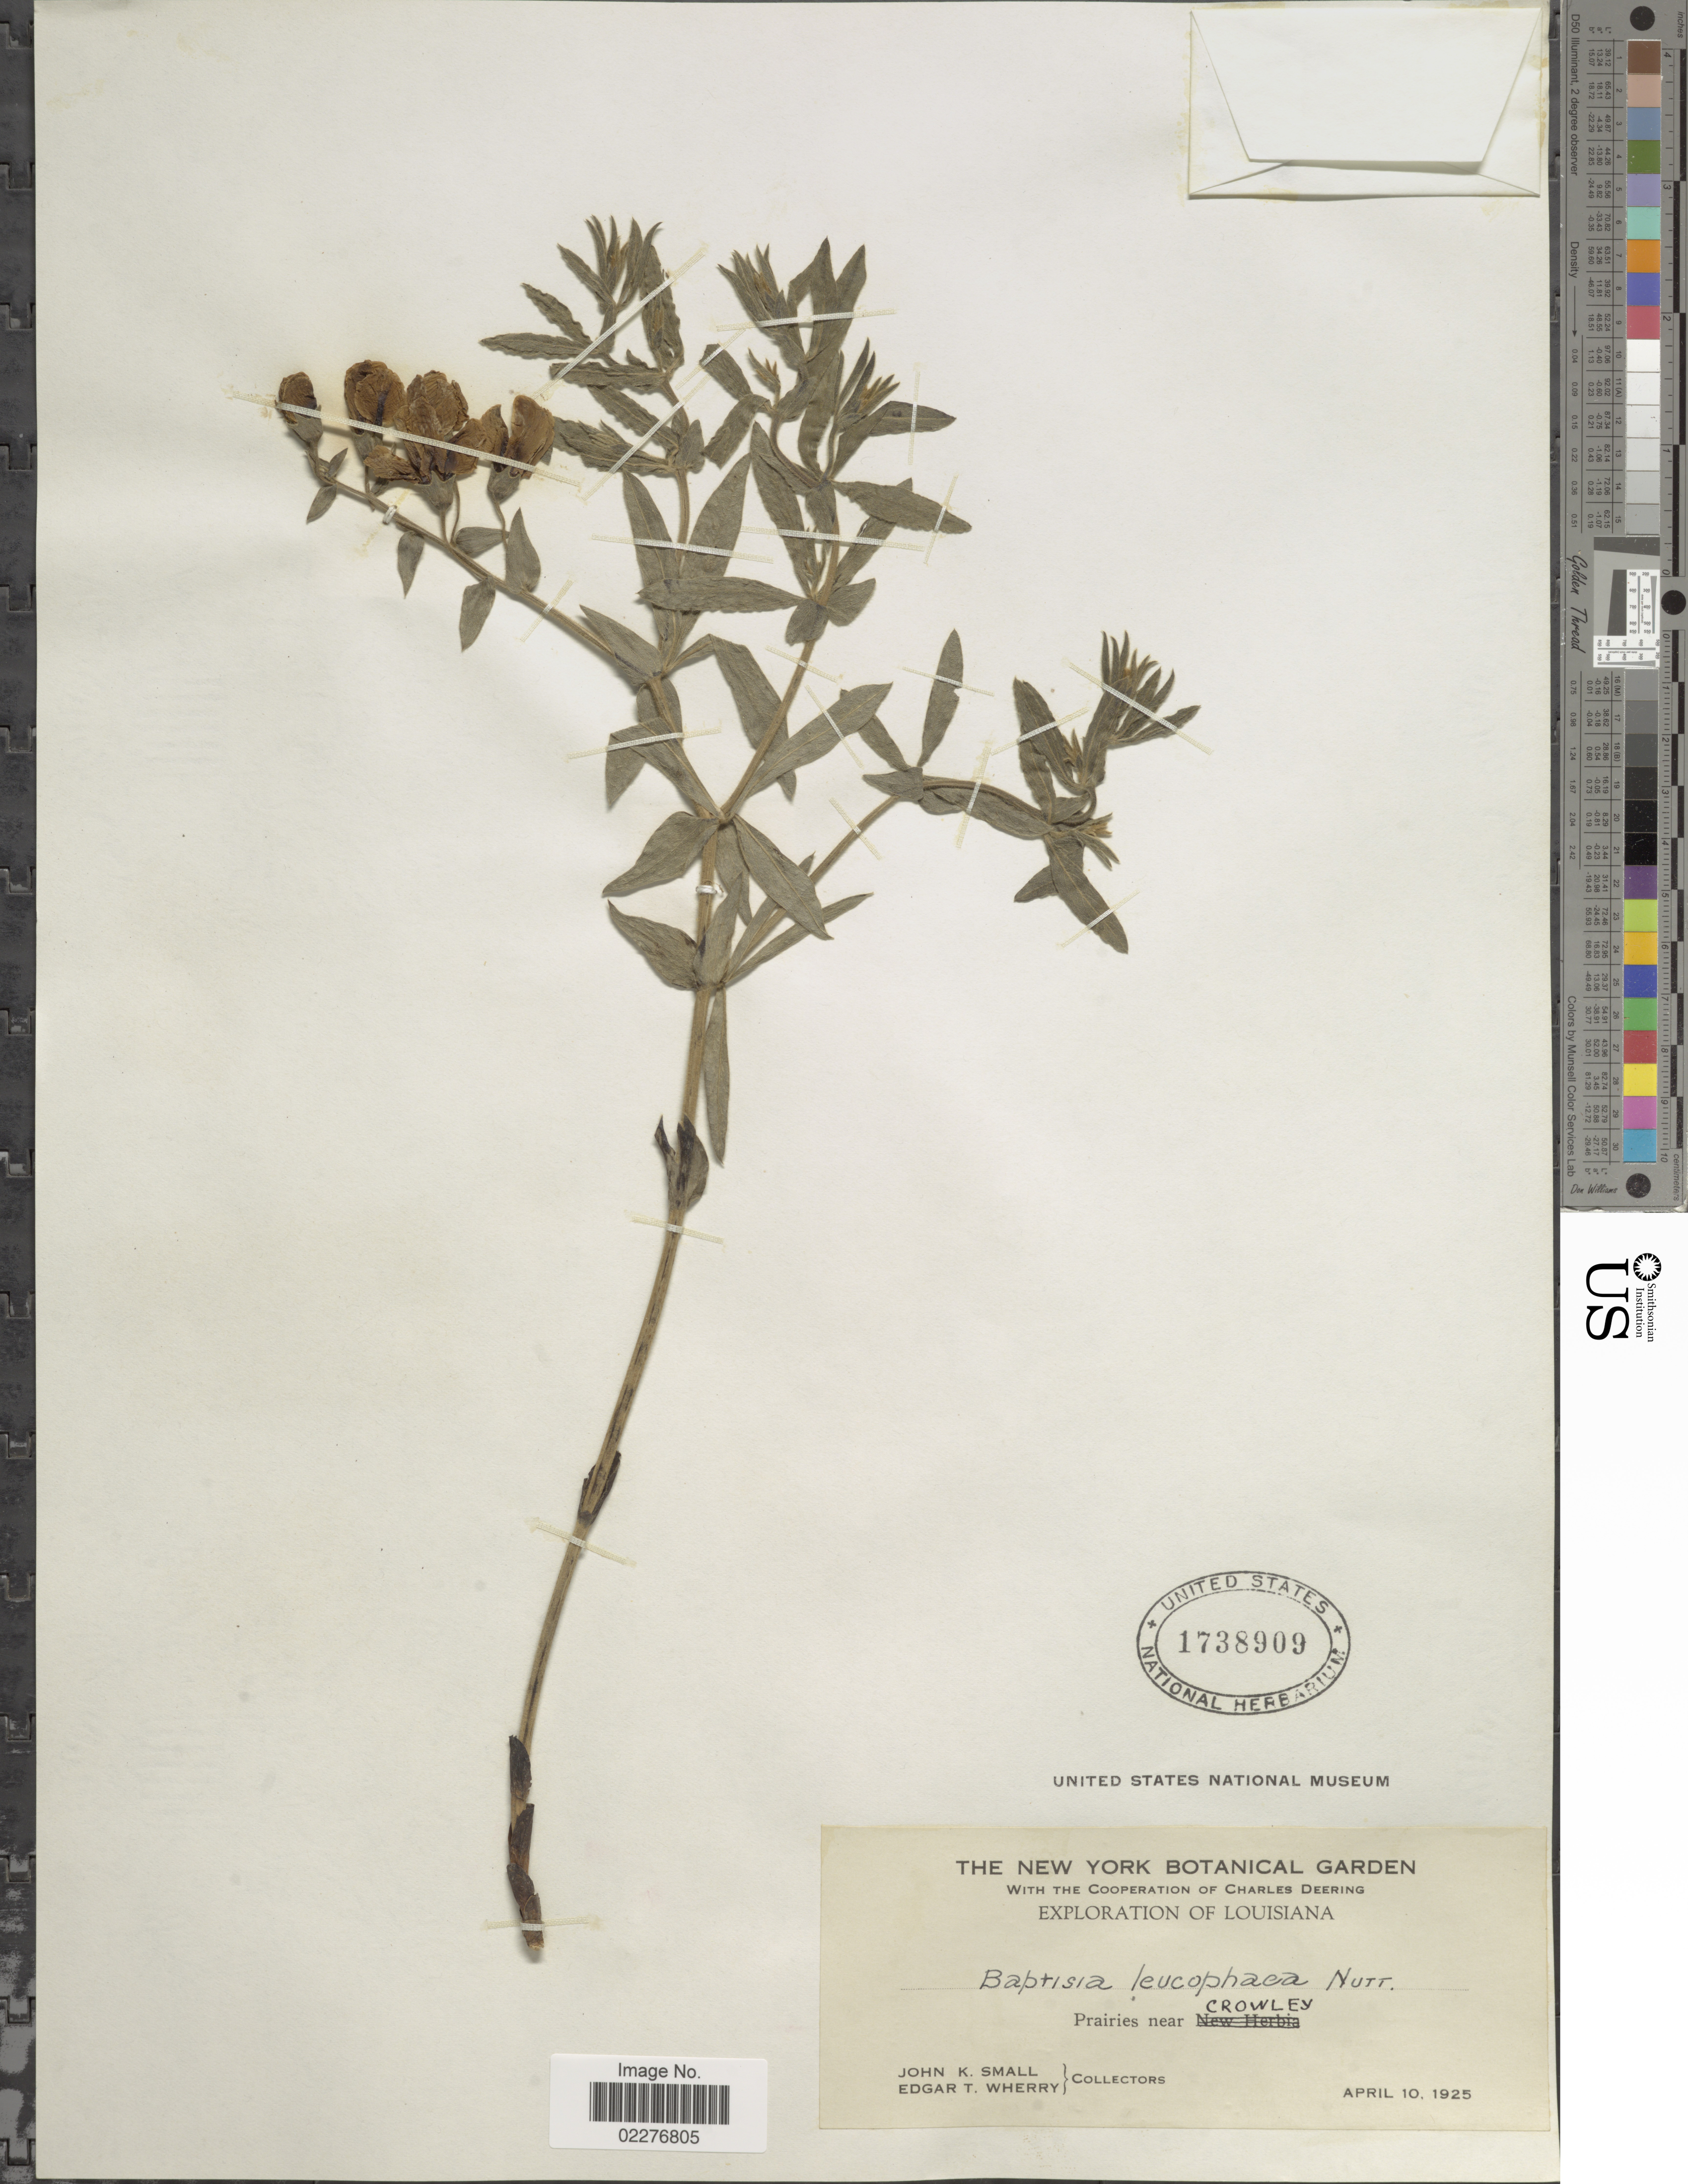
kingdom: Plantae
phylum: Tracheophyta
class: Magnoliopsida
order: Fabales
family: Fabaceae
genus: Baptisia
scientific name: Baptisia leucophaea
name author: Nutt.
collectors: J. K. Small & E. T. Wherry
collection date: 1925-04-10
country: United States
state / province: Louisiana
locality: Prairies near Crowley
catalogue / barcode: US 1738909